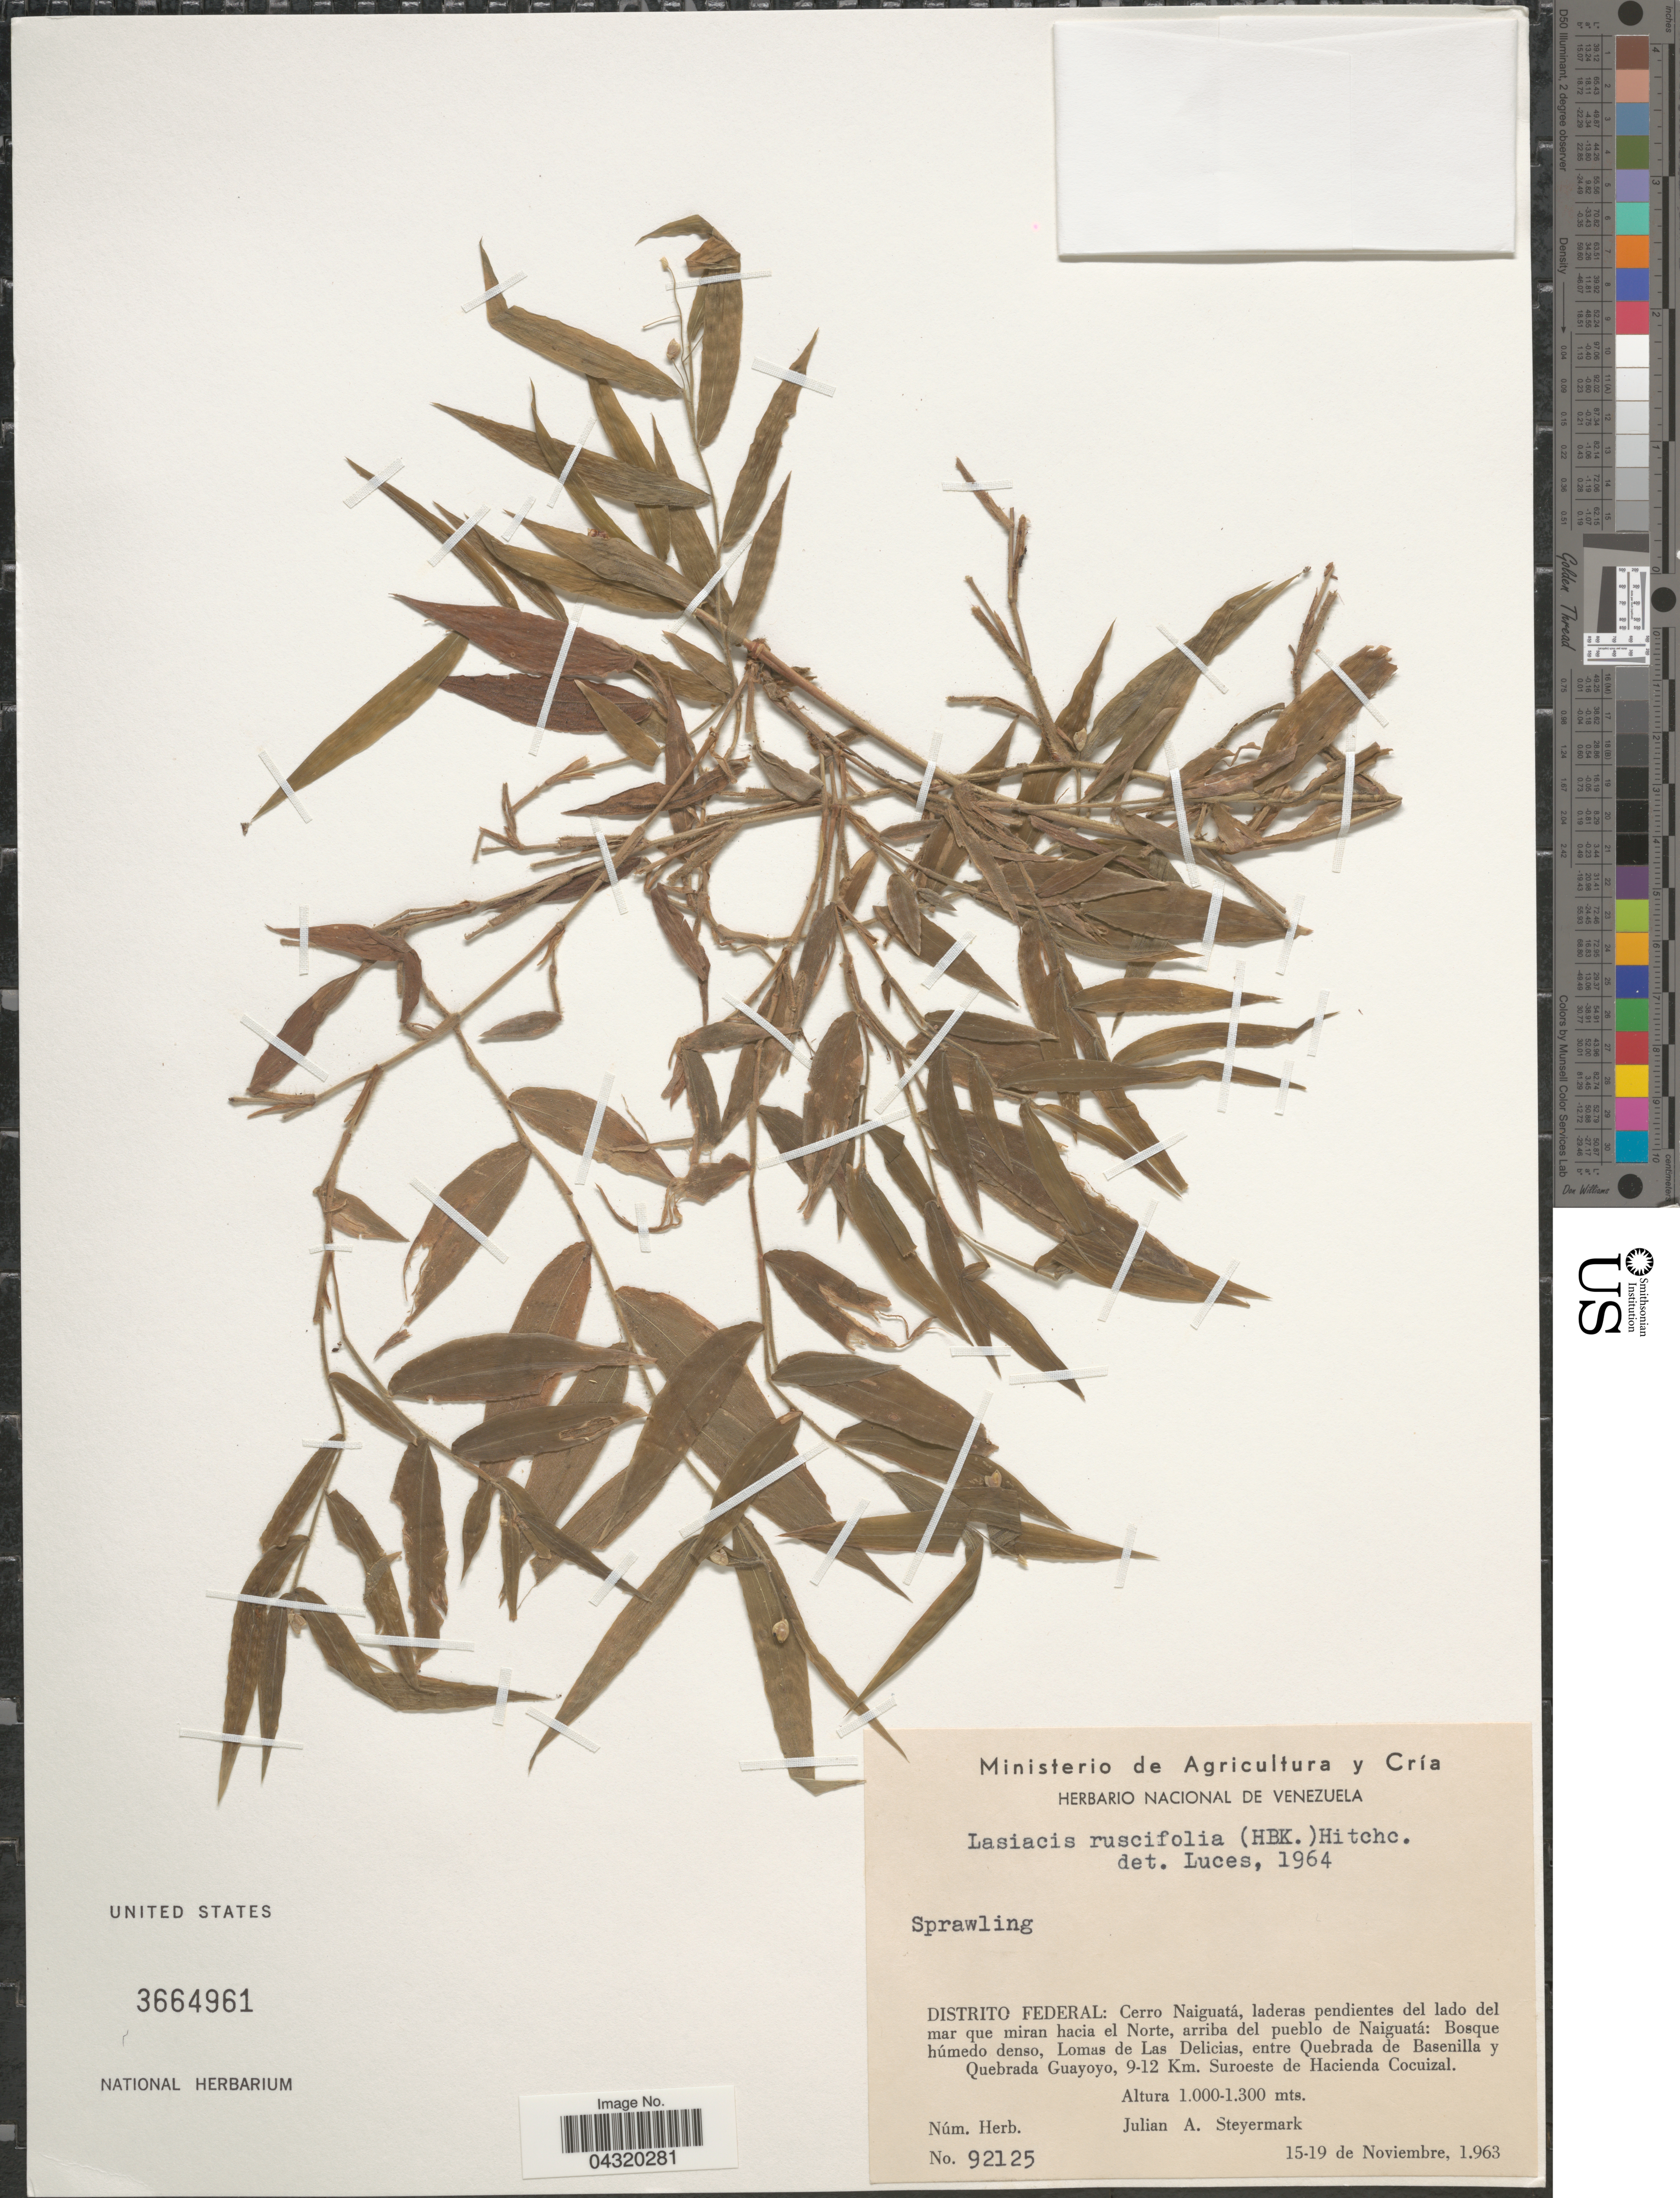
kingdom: Plantae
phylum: Tracheophyta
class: Liliopsida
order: Poales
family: Poaceae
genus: Lasiacis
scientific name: Lasiacis ruscifolia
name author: (Kunth) Hitchc.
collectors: J. Steyermark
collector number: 92125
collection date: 1963-11-15/1963-11-19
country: Venezuela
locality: Distrito Federal: Cerro Naiguatá, laderas pendientes del lado del mar que miran hacia el Norte, arriba del pueblo de Naiguatá: Bosque húmedo denso, Lomas de Las Delicias, entre Quebrada de Basenilla y Quebrada Guayoyo, 9-12 Km. Suroeste de hacienda Cocuizal.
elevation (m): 1000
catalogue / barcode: US 3664961